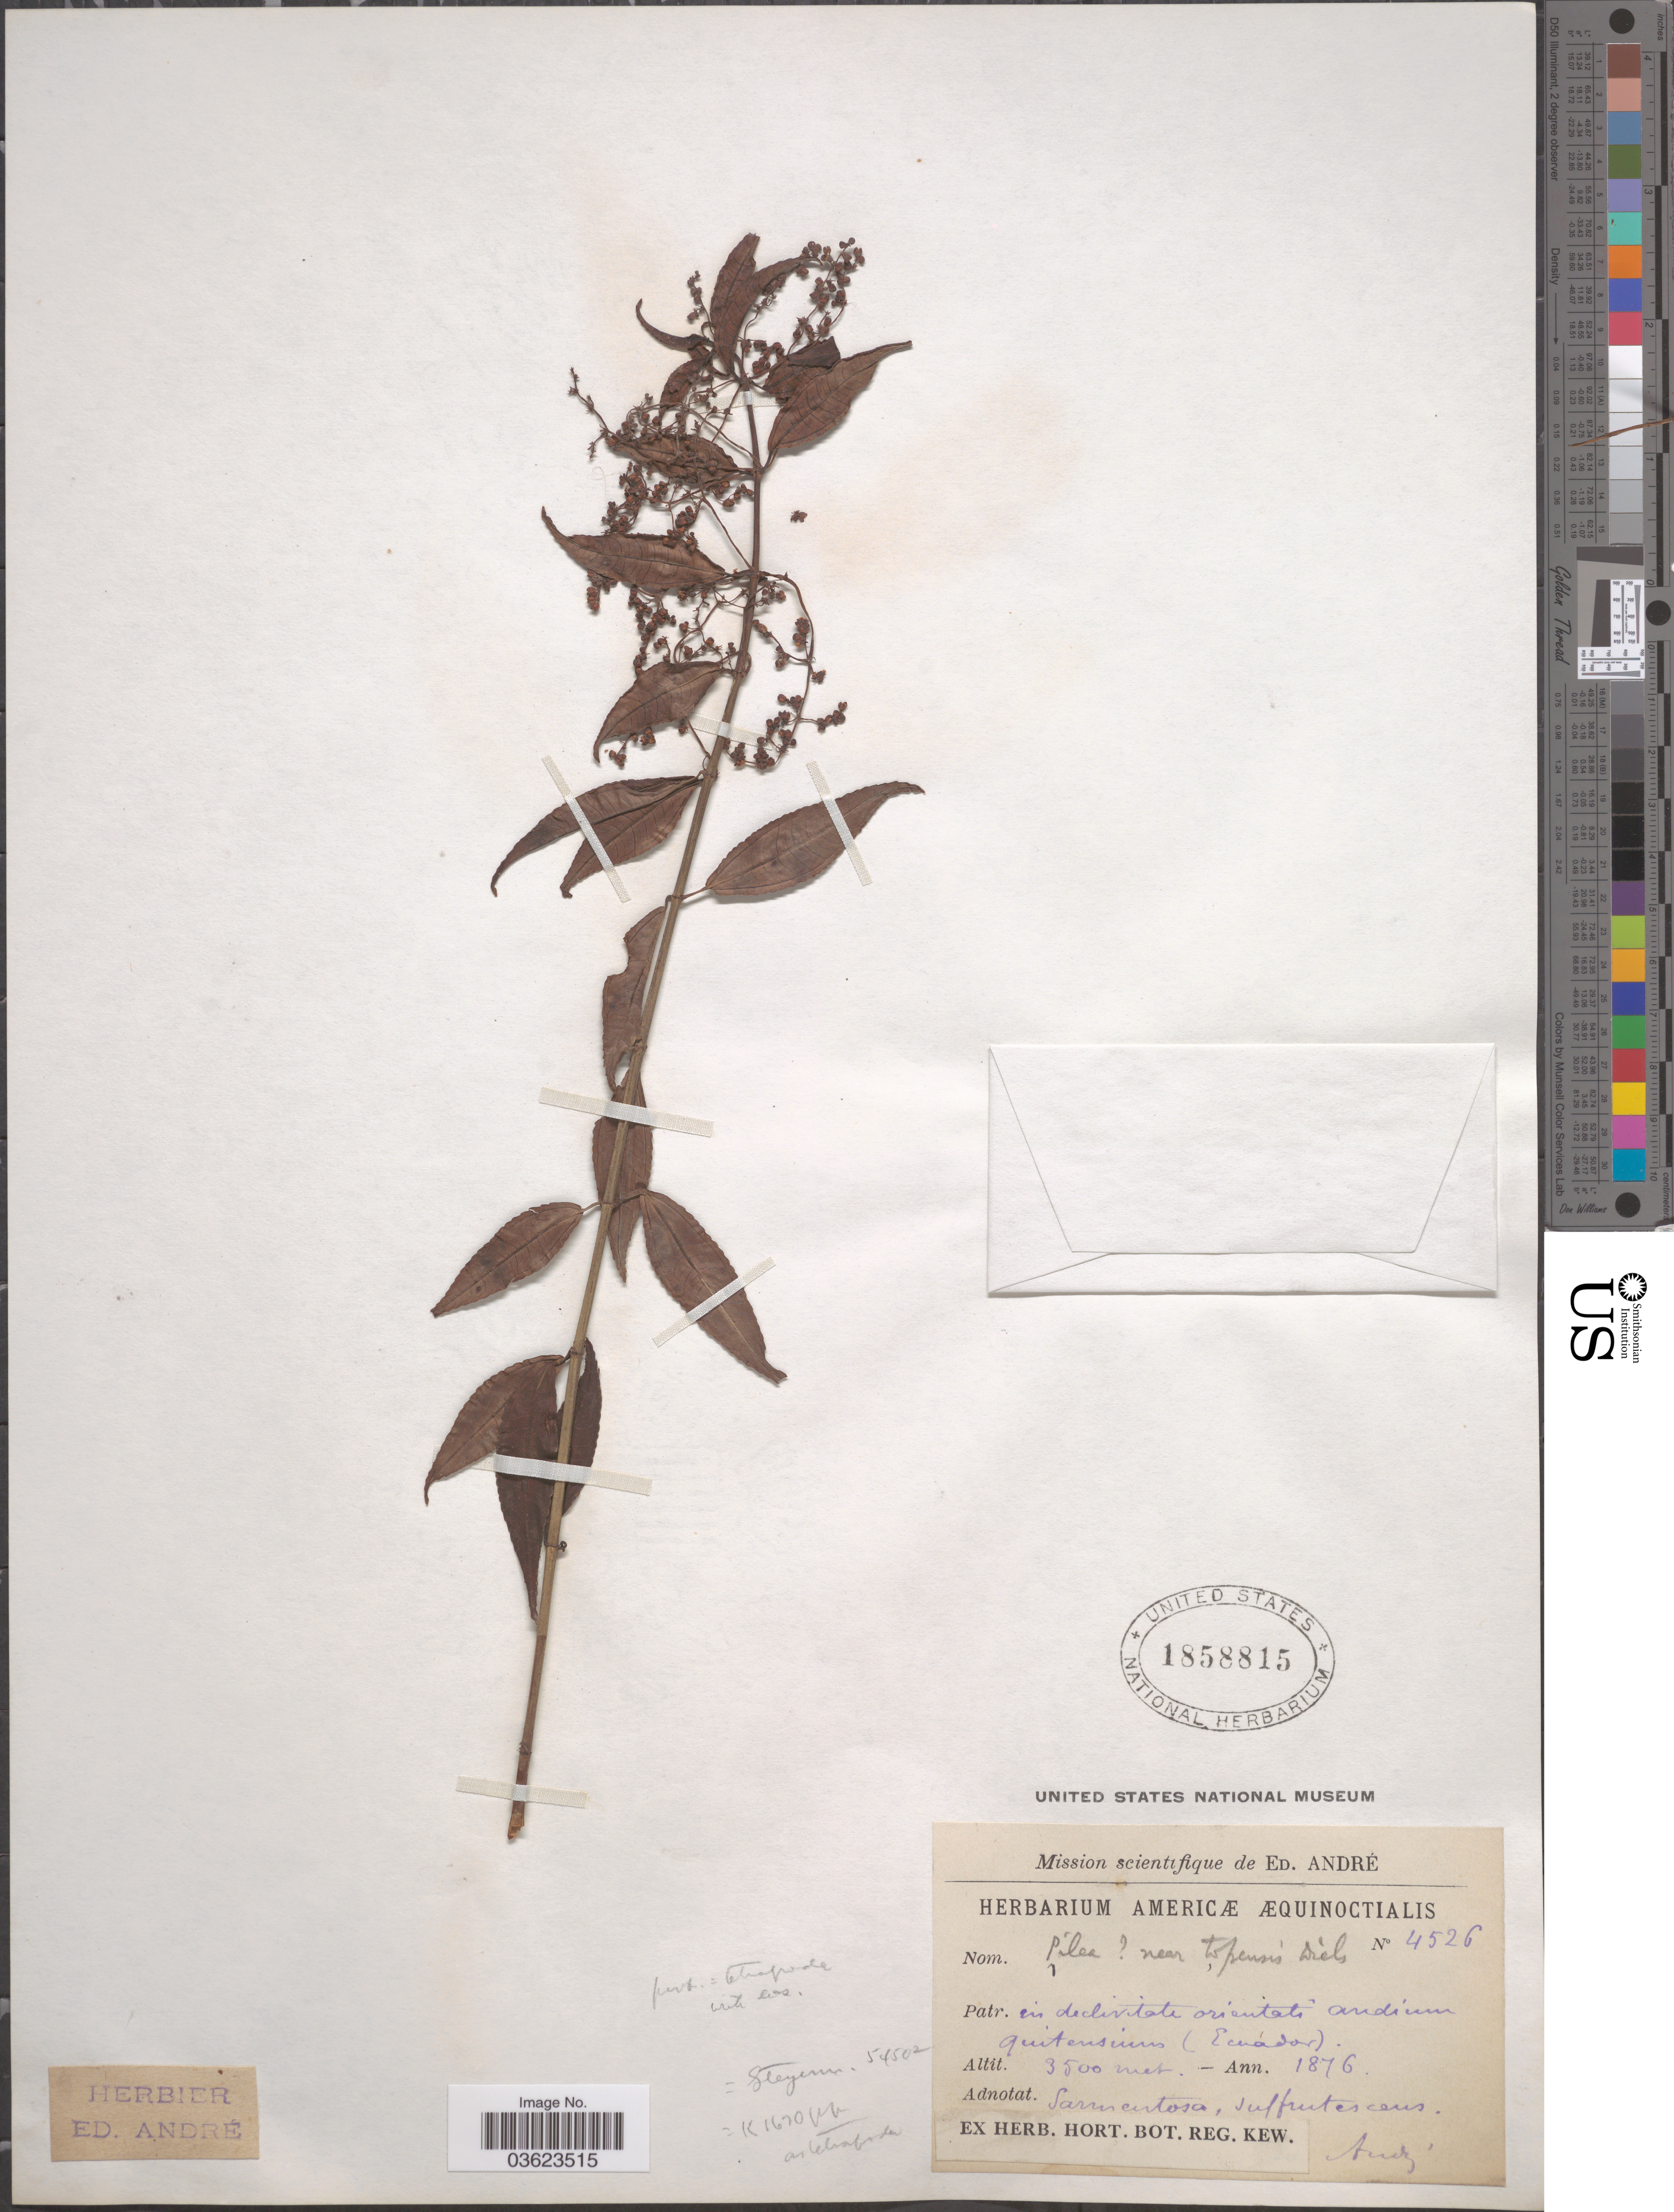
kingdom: Plantae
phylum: Tracheophyta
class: Magnoliopsida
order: Rosales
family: Urticaceae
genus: Pilea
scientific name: Pilea tetrapoda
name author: Killip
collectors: E. Andre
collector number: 4526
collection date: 1876-08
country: Ecuador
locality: Patr. in declivitate orientali andium quitensium.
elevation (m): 3500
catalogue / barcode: US 1858815